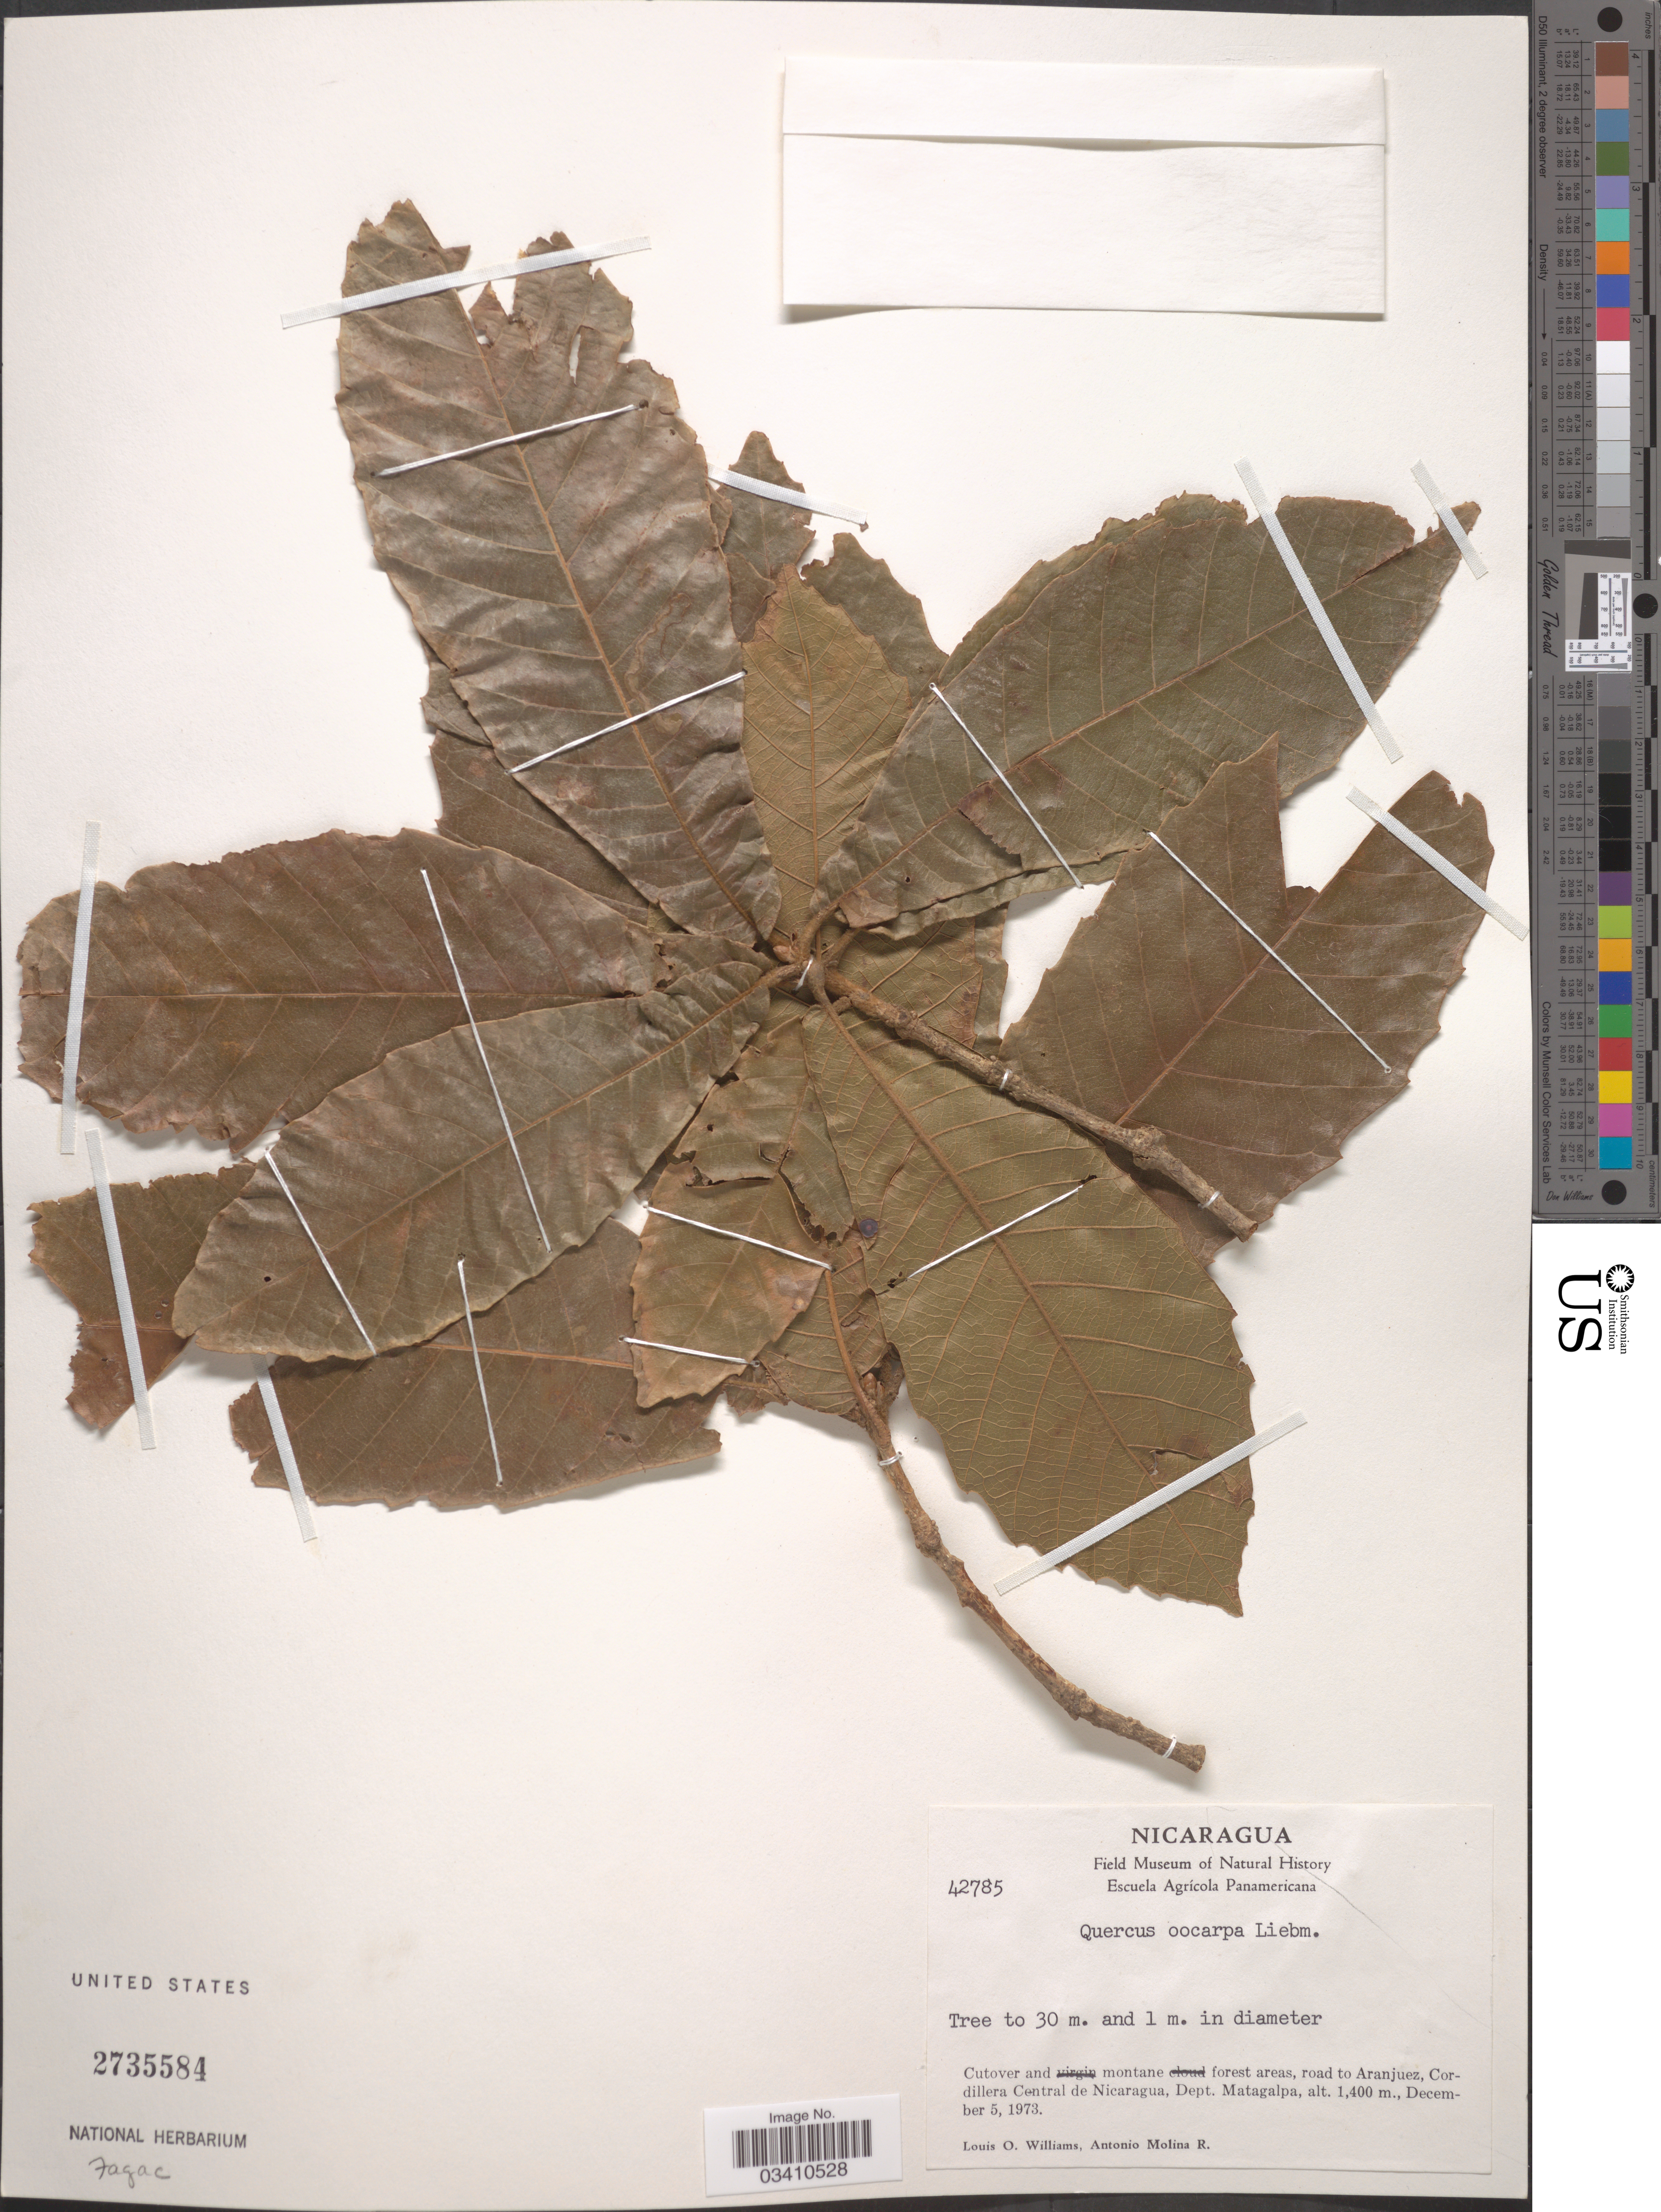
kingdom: Plantae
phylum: Tracheophyta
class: Magnoliopsida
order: Fagales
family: Fagaceae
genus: Quercus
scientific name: Quercus oocarpa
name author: Liebm.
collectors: L. O. Williams & A. Molina R.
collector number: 42785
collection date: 1973-12-05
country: Nicaragua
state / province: Matagalpa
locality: Road to Aranjuez, Cordillera Central de Nicaragua, Dept. Matagalpa.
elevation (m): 1400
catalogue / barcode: US 2735584